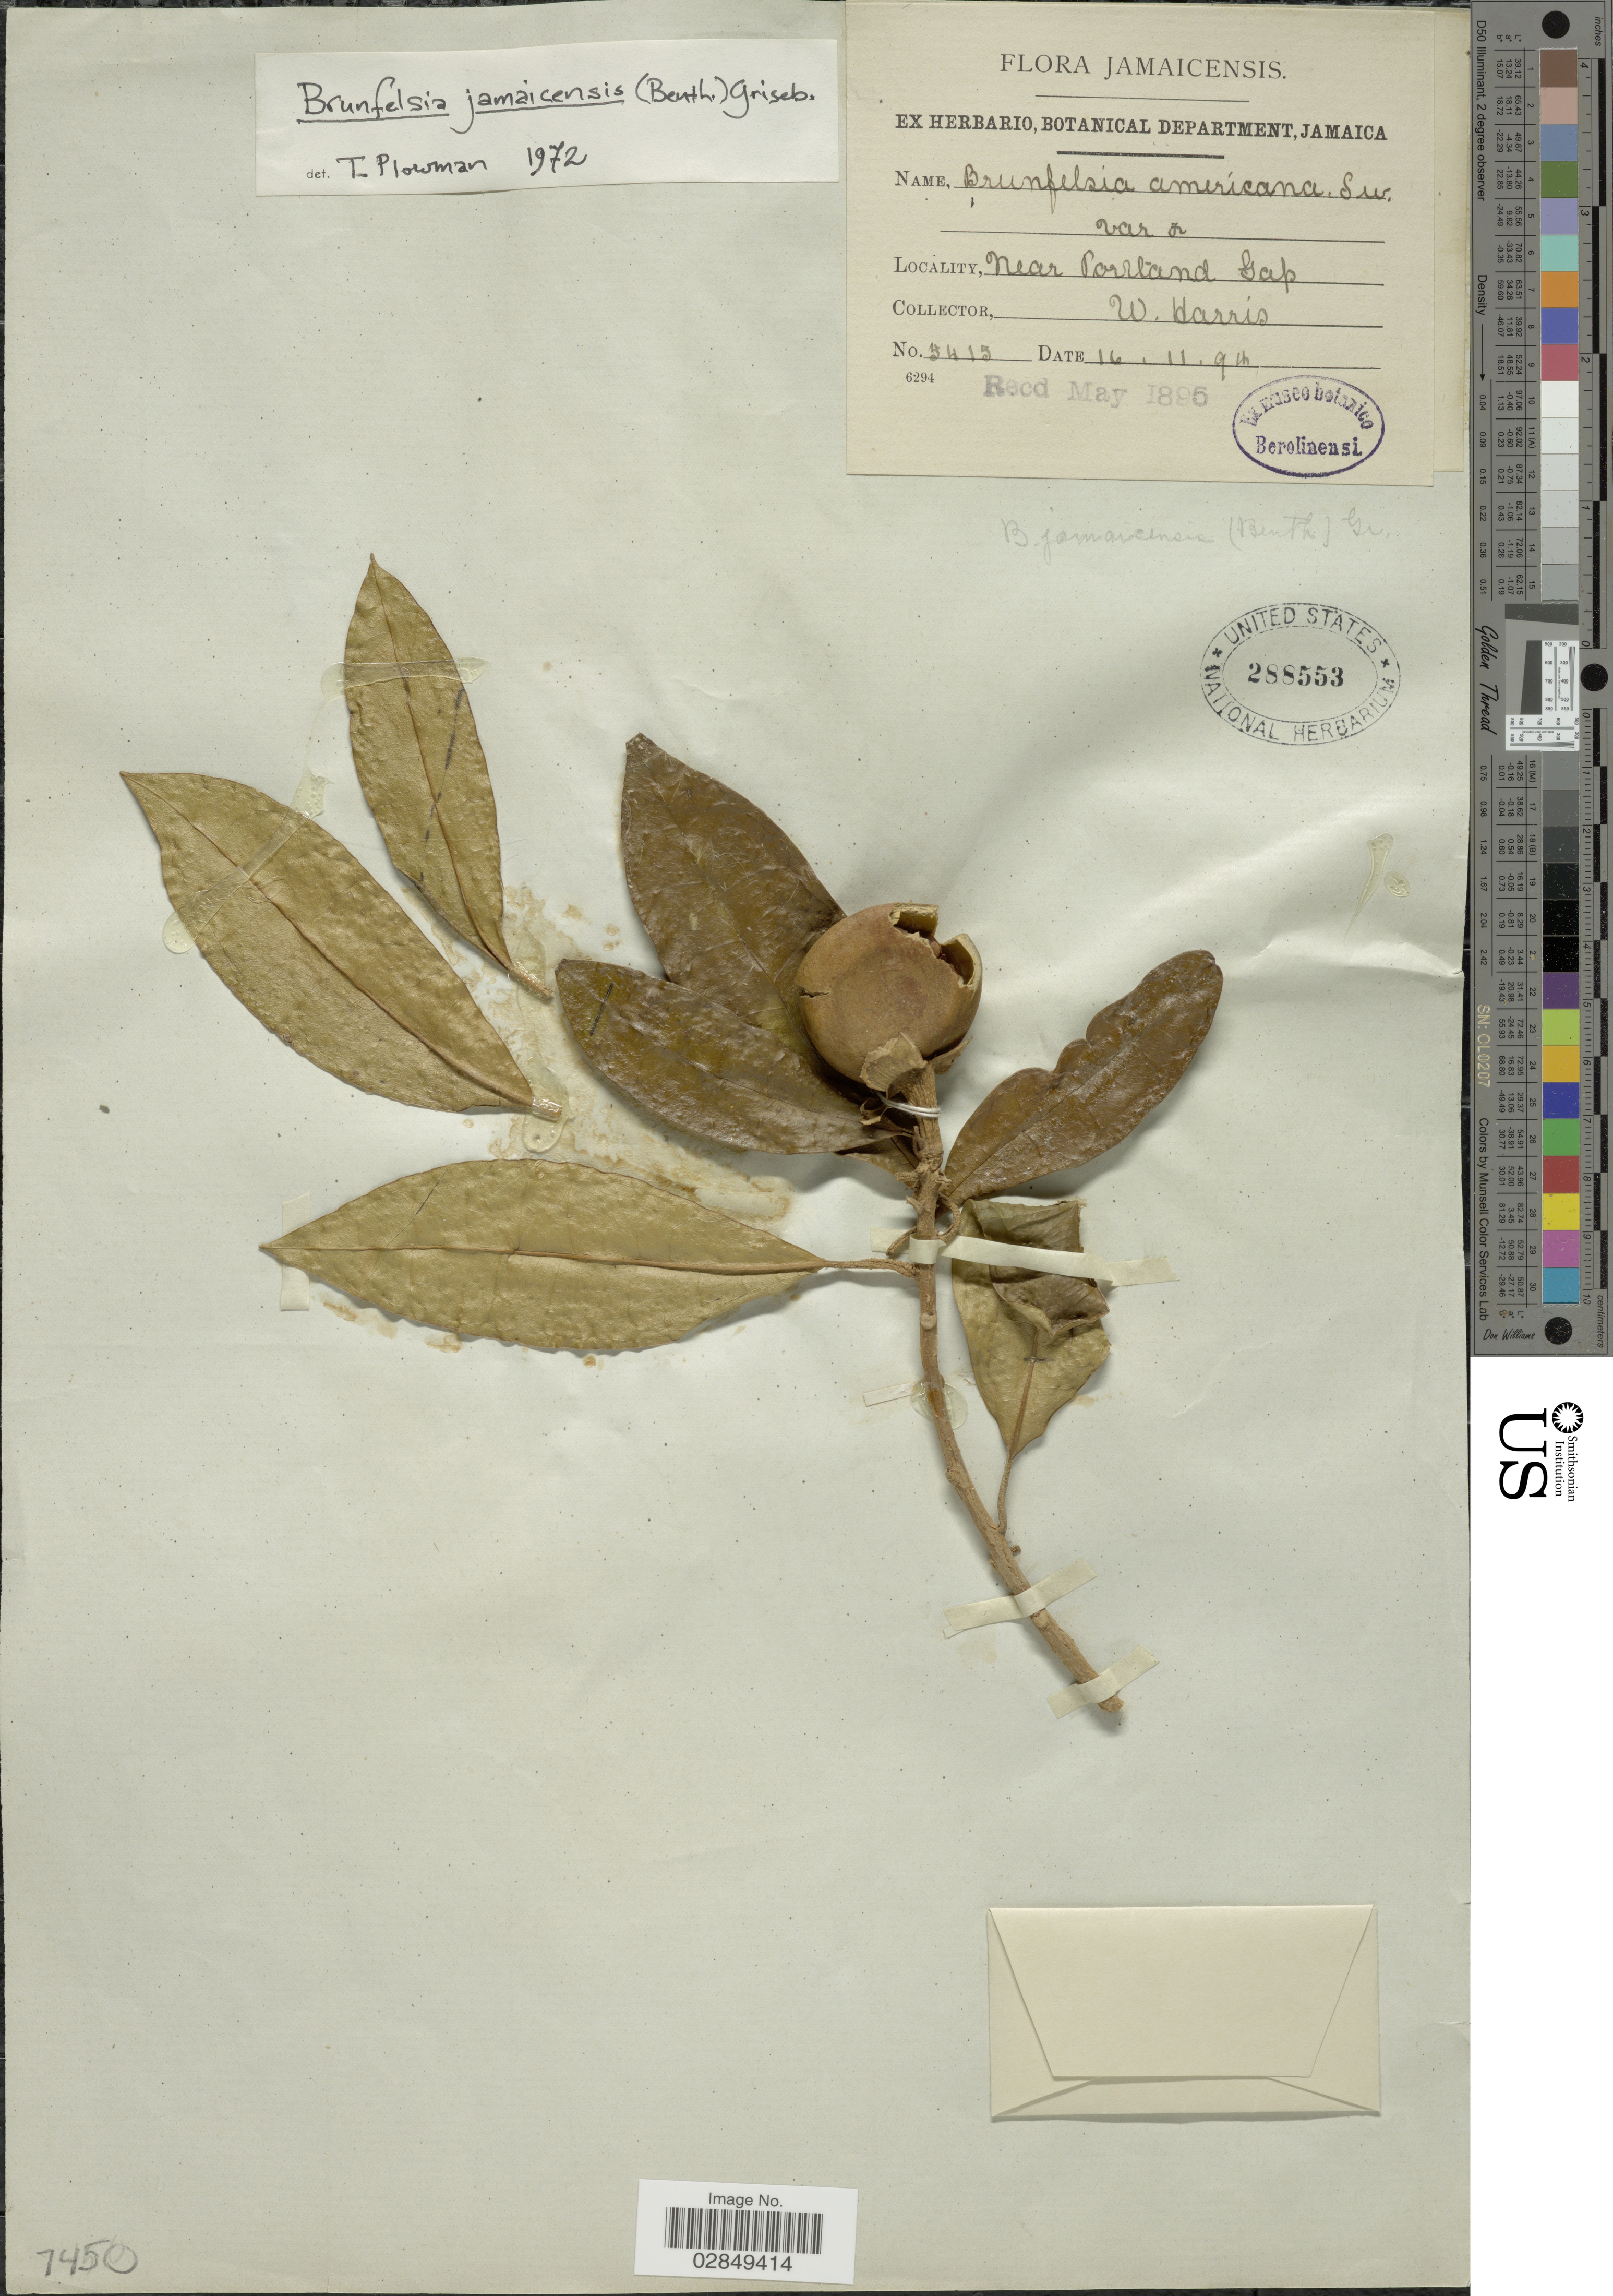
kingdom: Plantae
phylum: Tracheophyta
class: Magnoliopsida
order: Solanales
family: Solanaceae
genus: Brunfelsia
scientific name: Brunfelsia jamaicensis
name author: (Benth.) Griseb.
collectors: W. Harris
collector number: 5415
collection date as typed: Transcribed d/m/y: 16/11/94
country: Jamaica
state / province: Portland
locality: Near Portland Gap.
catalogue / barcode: US 288553